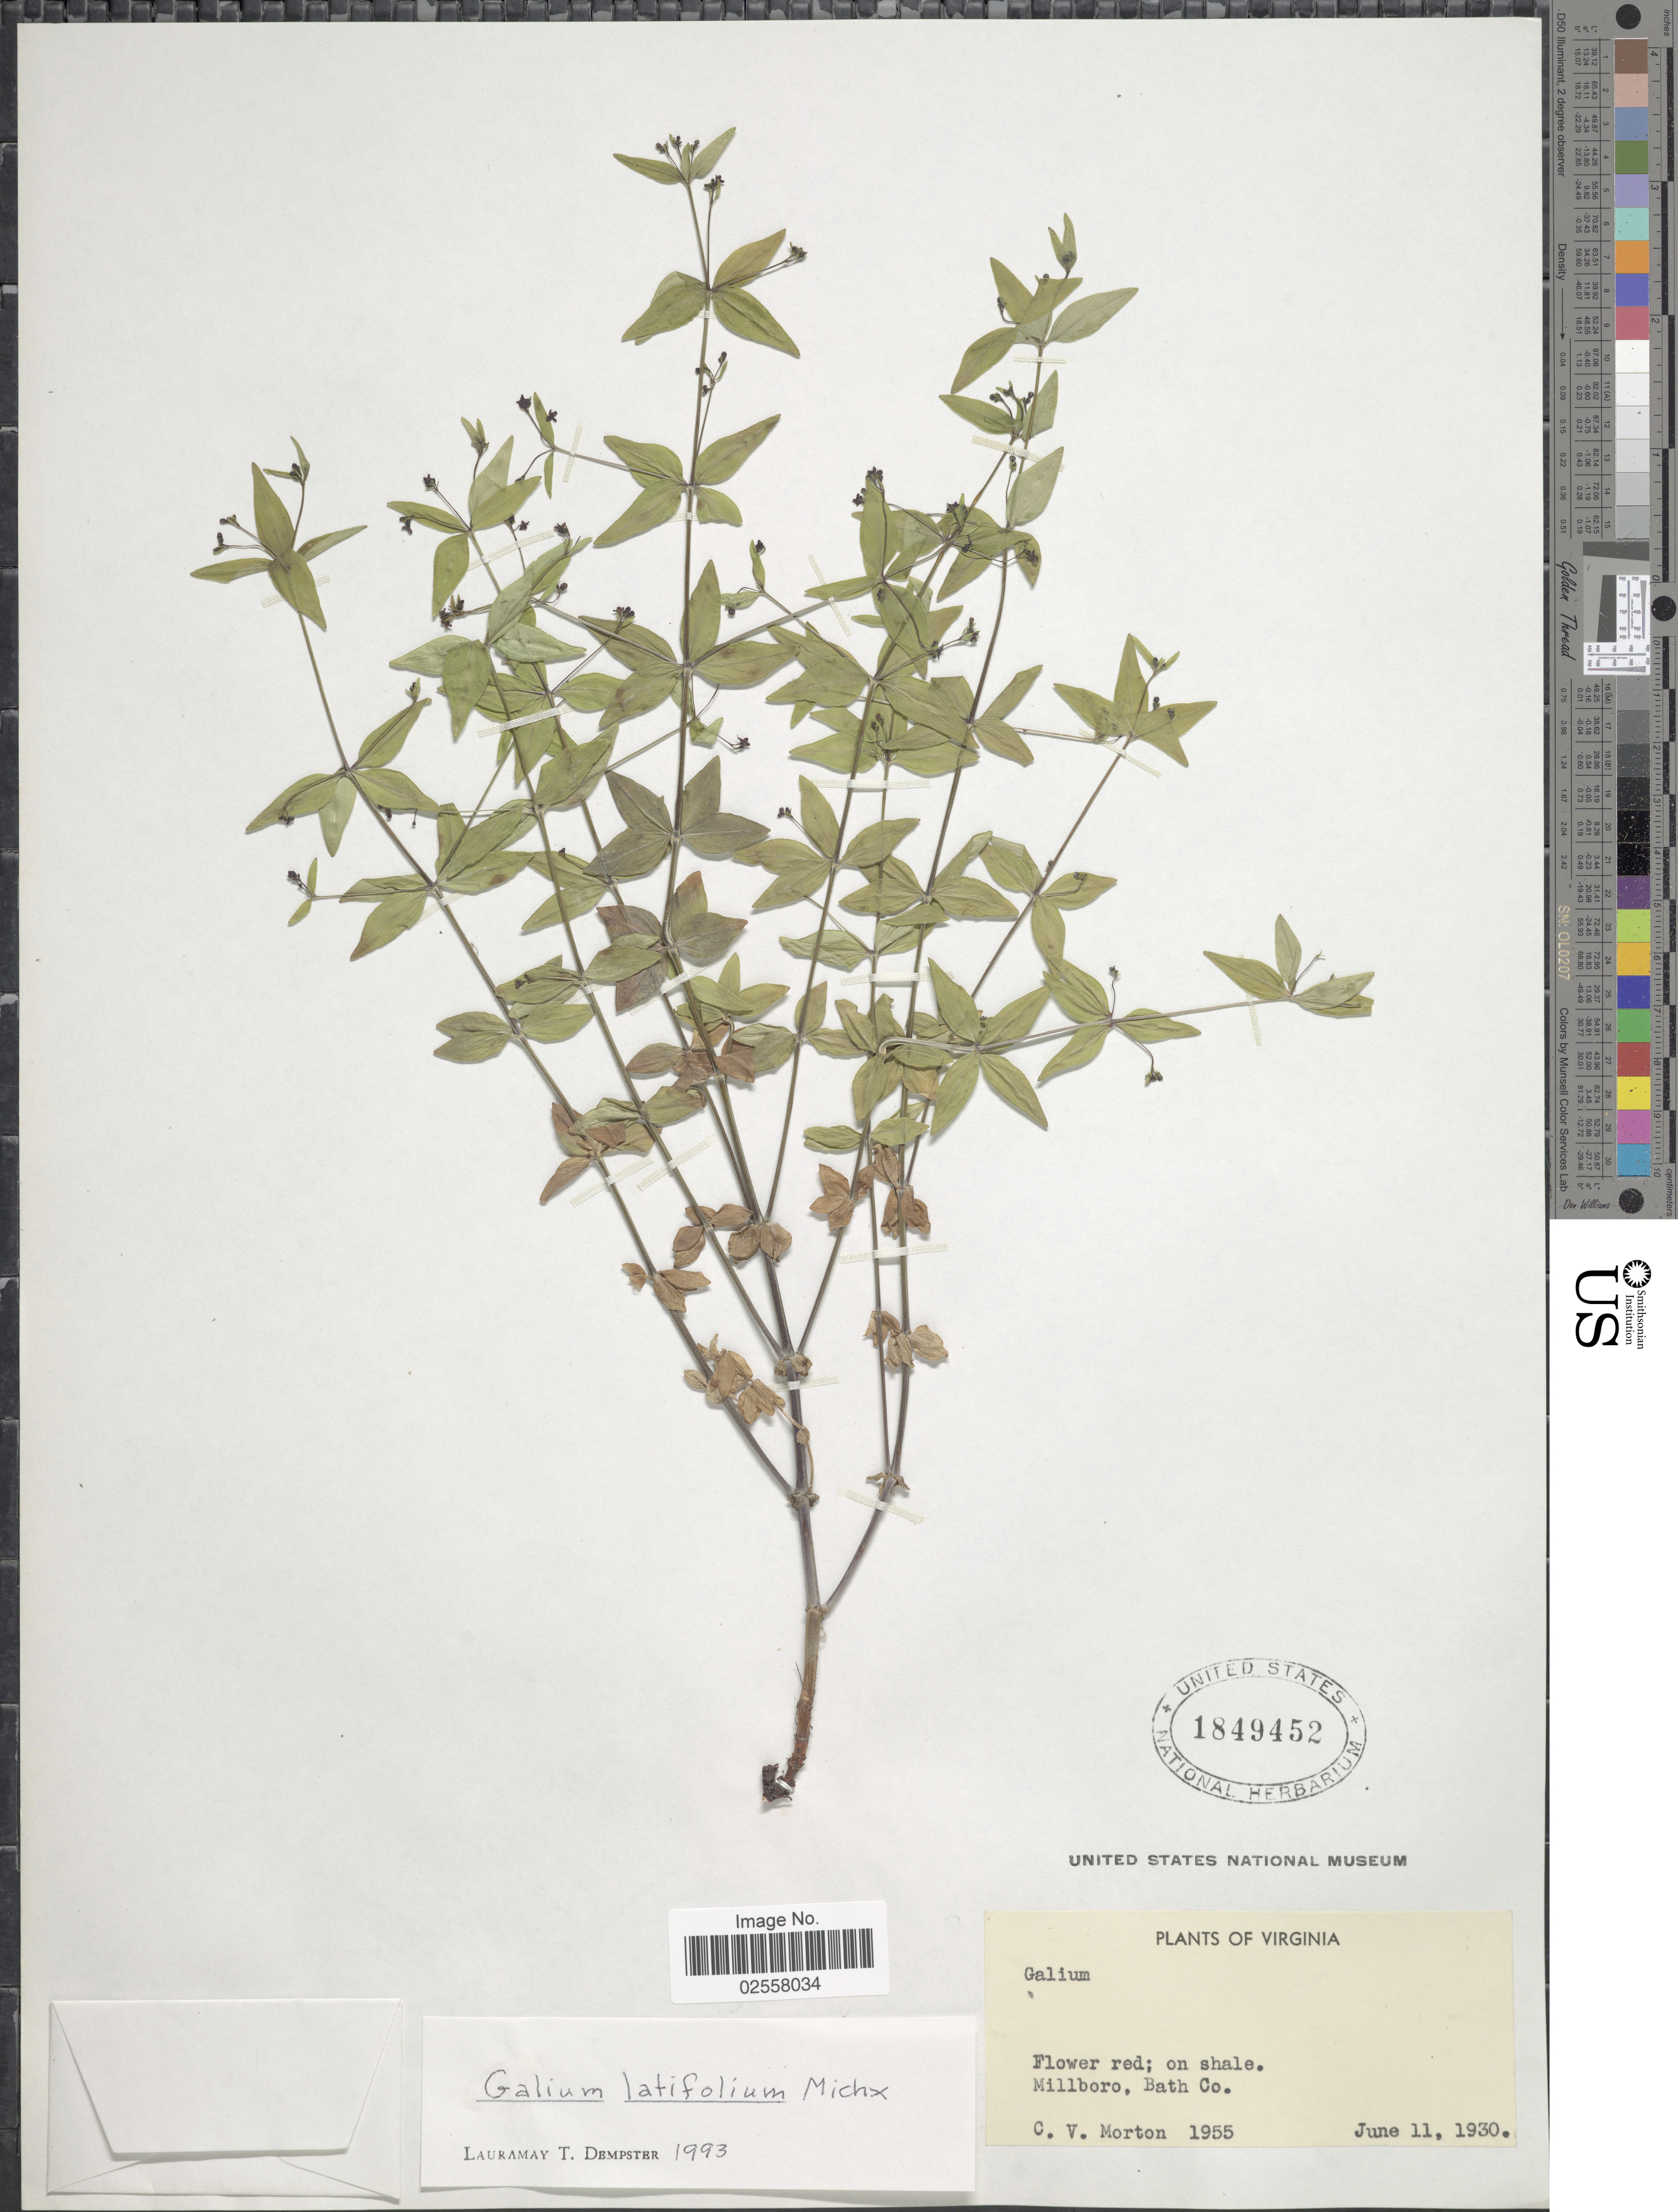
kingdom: Plantae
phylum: Tracheophyta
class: Magnoliopsida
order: Gentianales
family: Rubiaceae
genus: Galium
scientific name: Galium latifolium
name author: Michx.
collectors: C. V. Morton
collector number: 1955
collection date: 1930-06-11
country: United States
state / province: Virginia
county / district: Bath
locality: On shale, Millboro, Bath Co.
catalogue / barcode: US 1849452